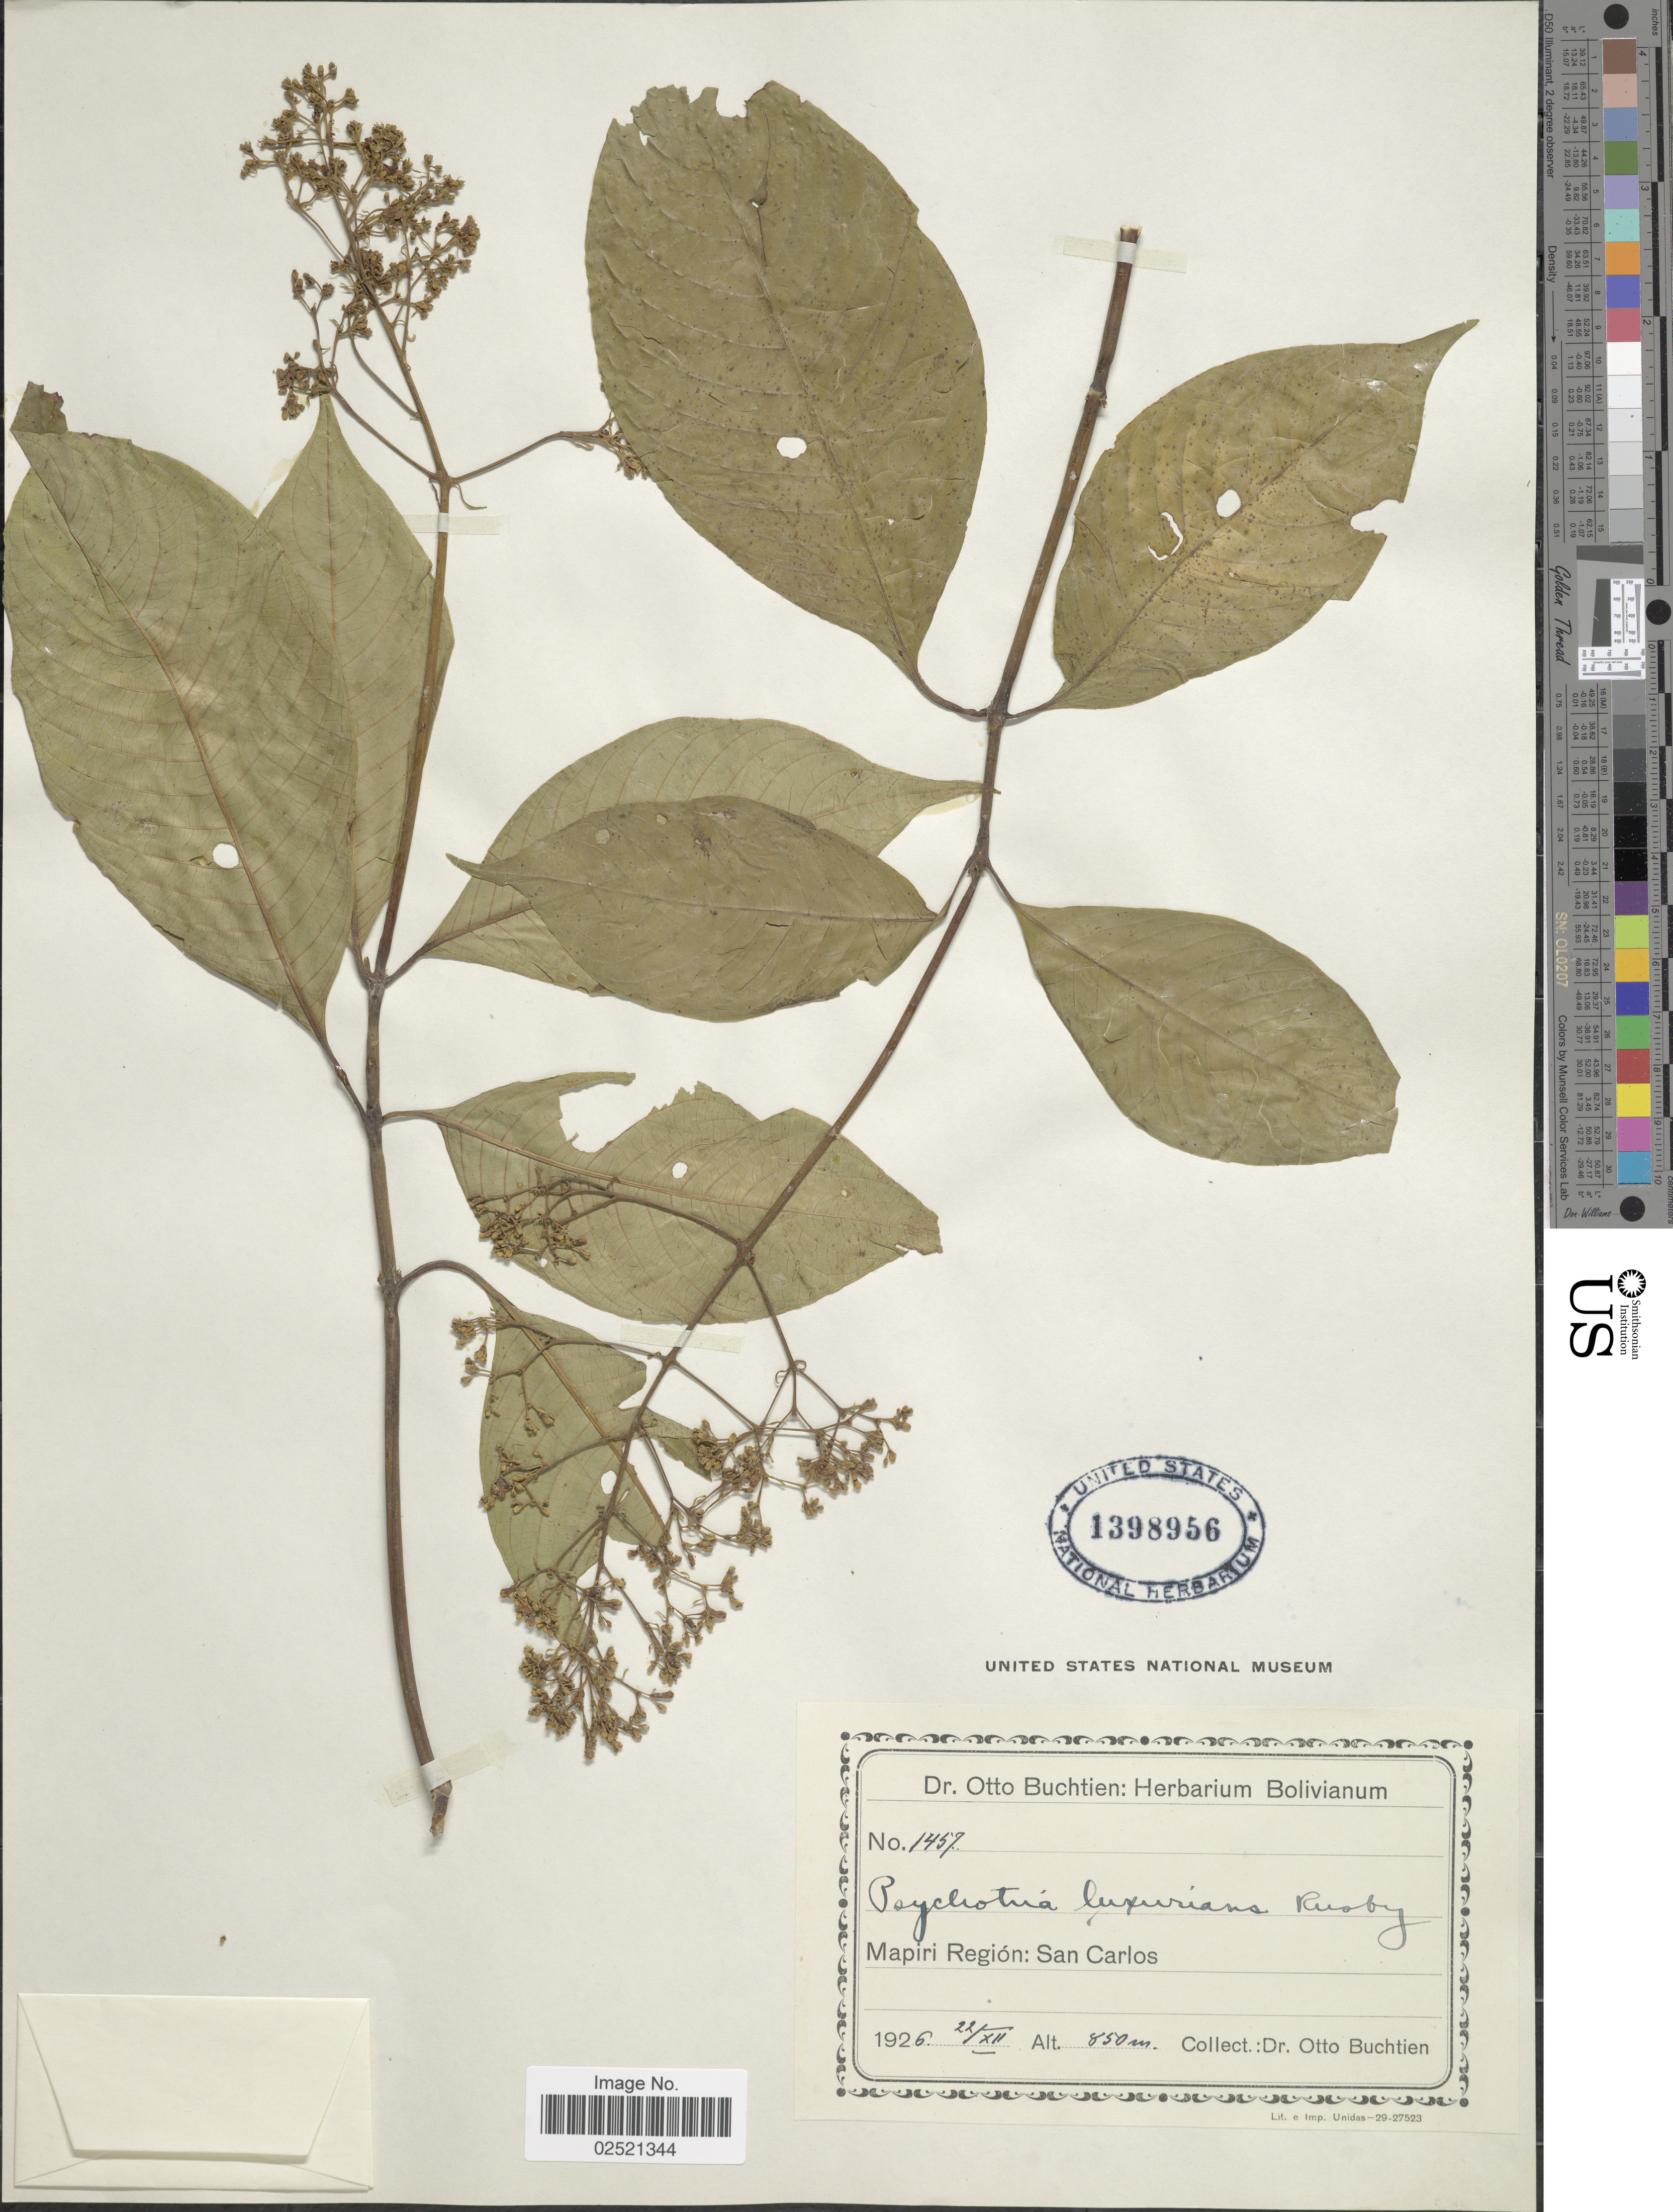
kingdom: Plantae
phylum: Tracheophyta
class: Magnoliopsida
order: Gentianales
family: Rubiaceae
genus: Psychotria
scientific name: Psychotria luxurians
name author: Rusby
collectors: O. Buchtien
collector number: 1457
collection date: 1926-12-22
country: Bolivia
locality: Mapiri Region: San Carlos.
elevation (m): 850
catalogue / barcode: US 1398956